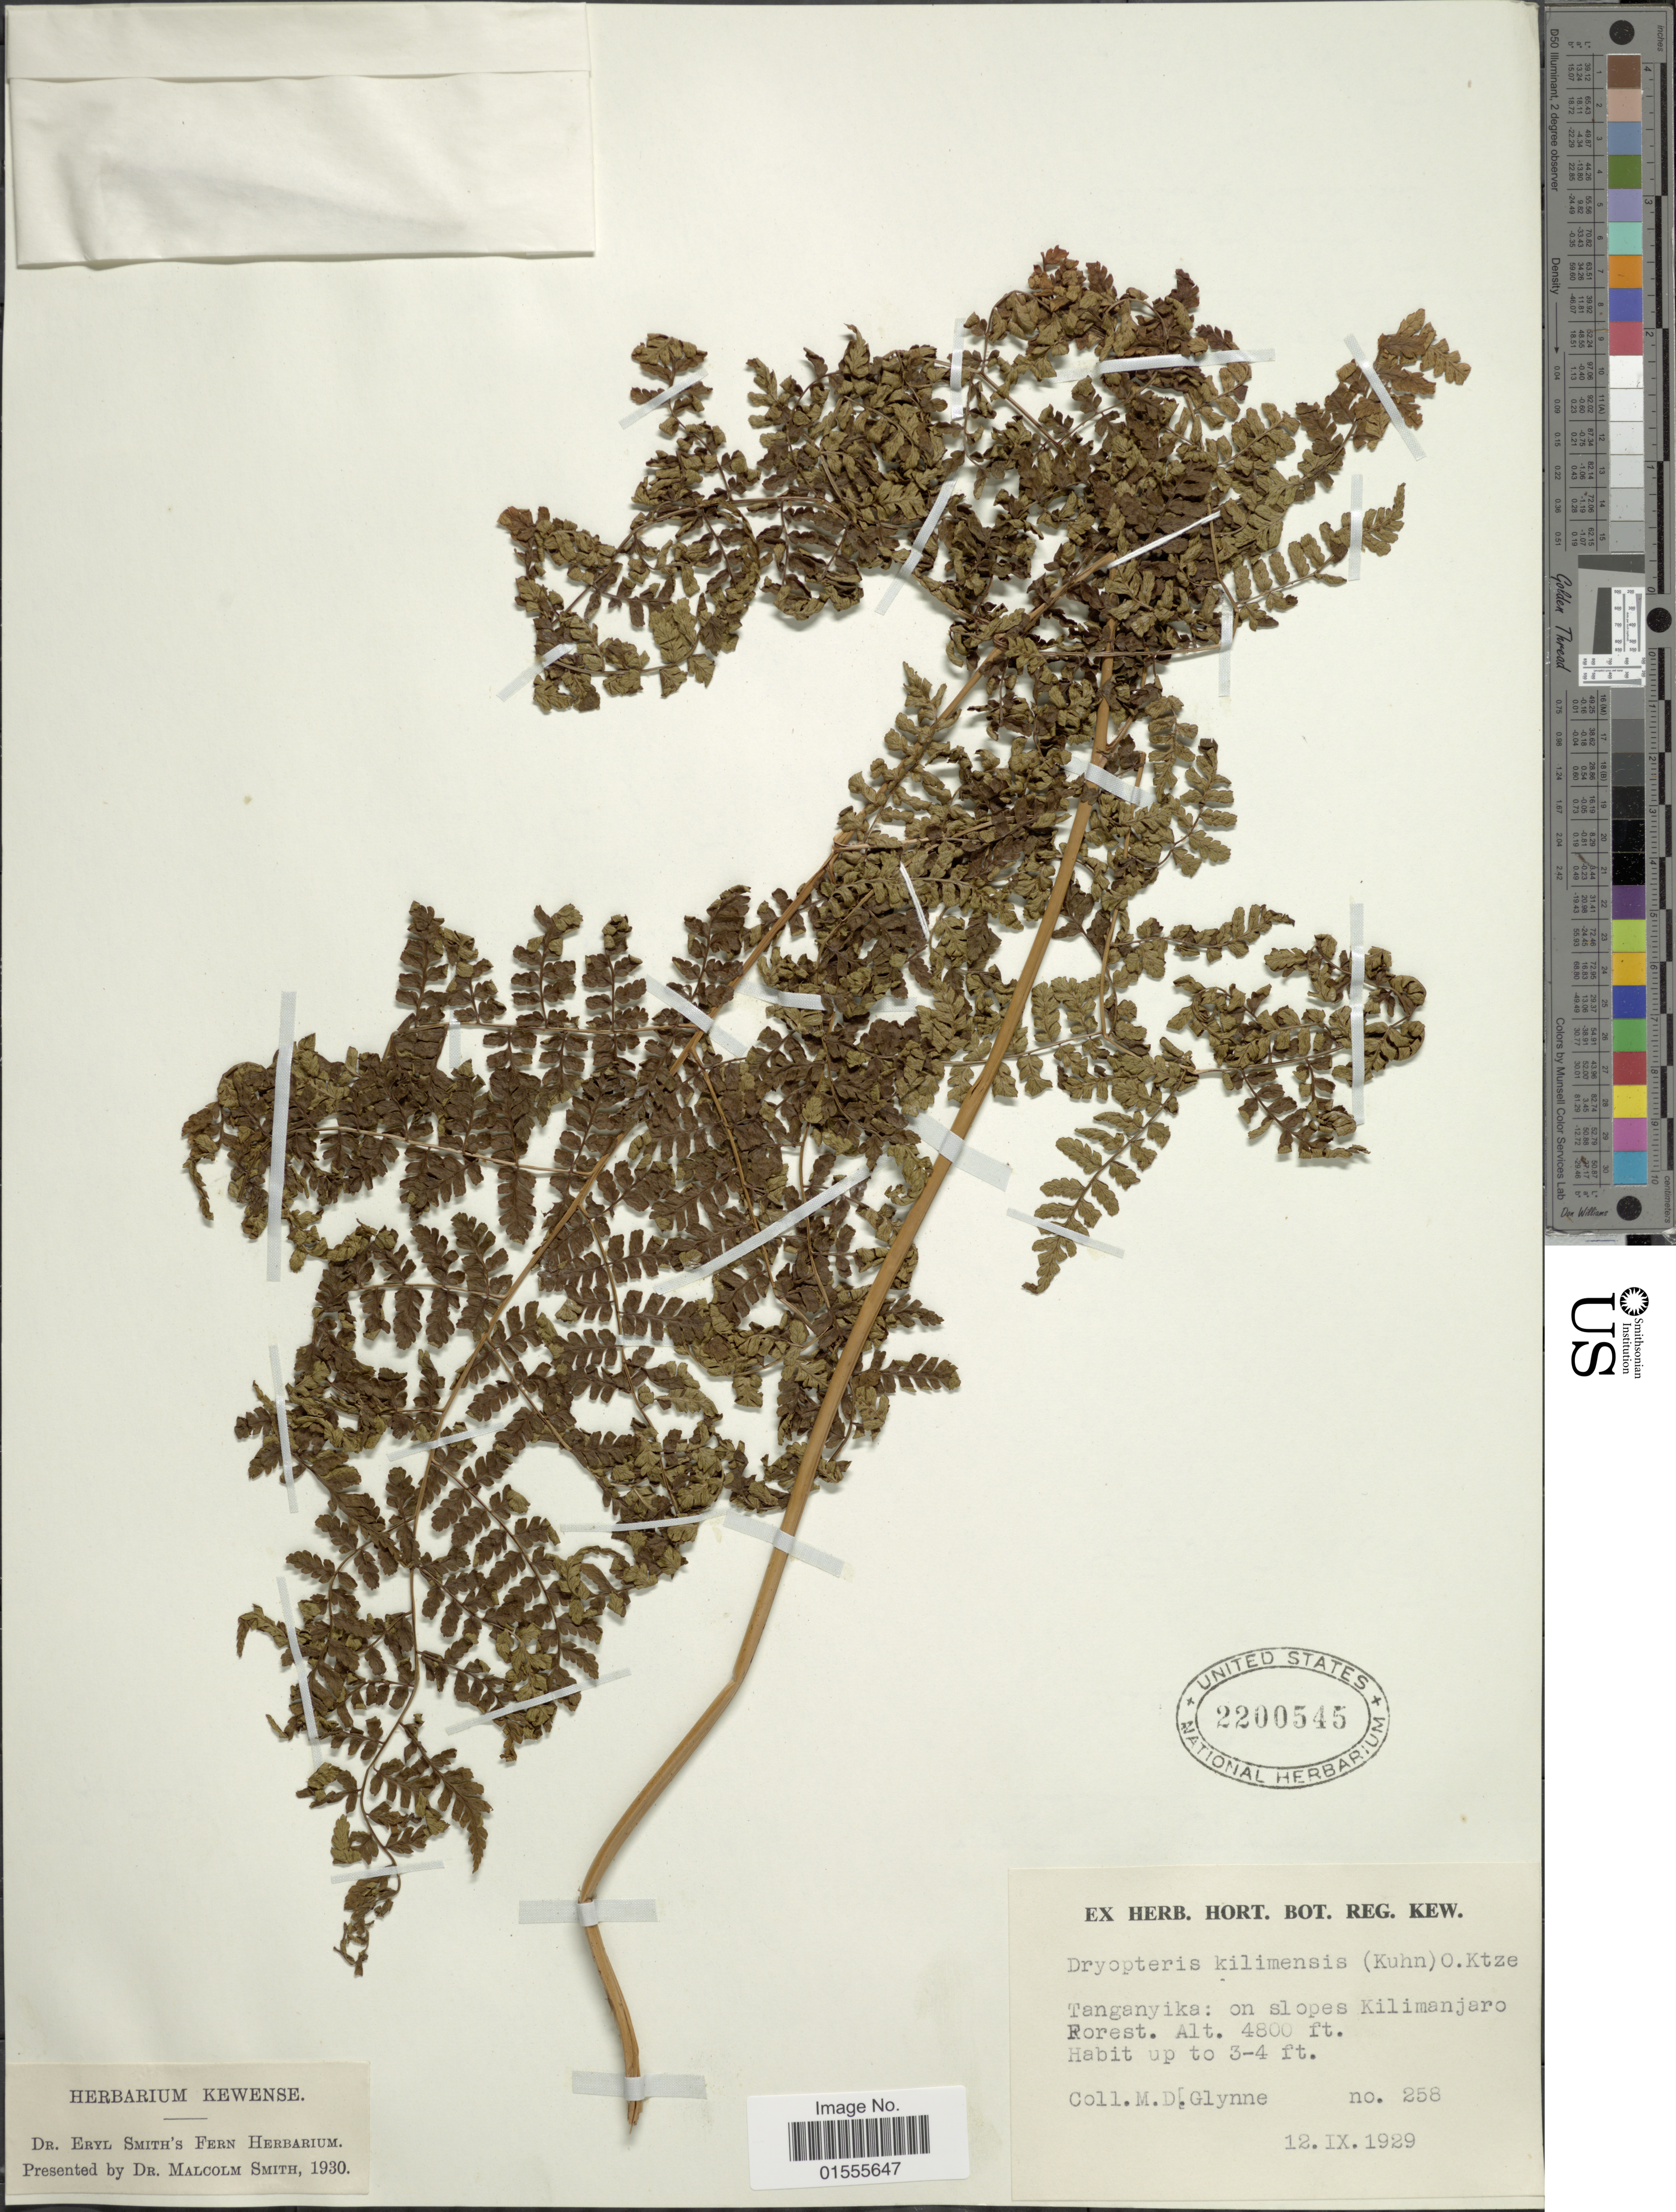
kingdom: Plantae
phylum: Tracheophyta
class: Polypodiopsida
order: Polypodiales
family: Dryopteridaceae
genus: Dryopteris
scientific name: Dryopteris kilemensis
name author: (Kuhn) Kuntze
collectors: M. Glynne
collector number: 258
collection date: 1929-09-12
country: Tanzania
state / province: Kilimanjaro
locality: Tanganyik: on slopes Kilimanjaro Forest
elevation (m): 1463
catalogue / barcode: US 2200545